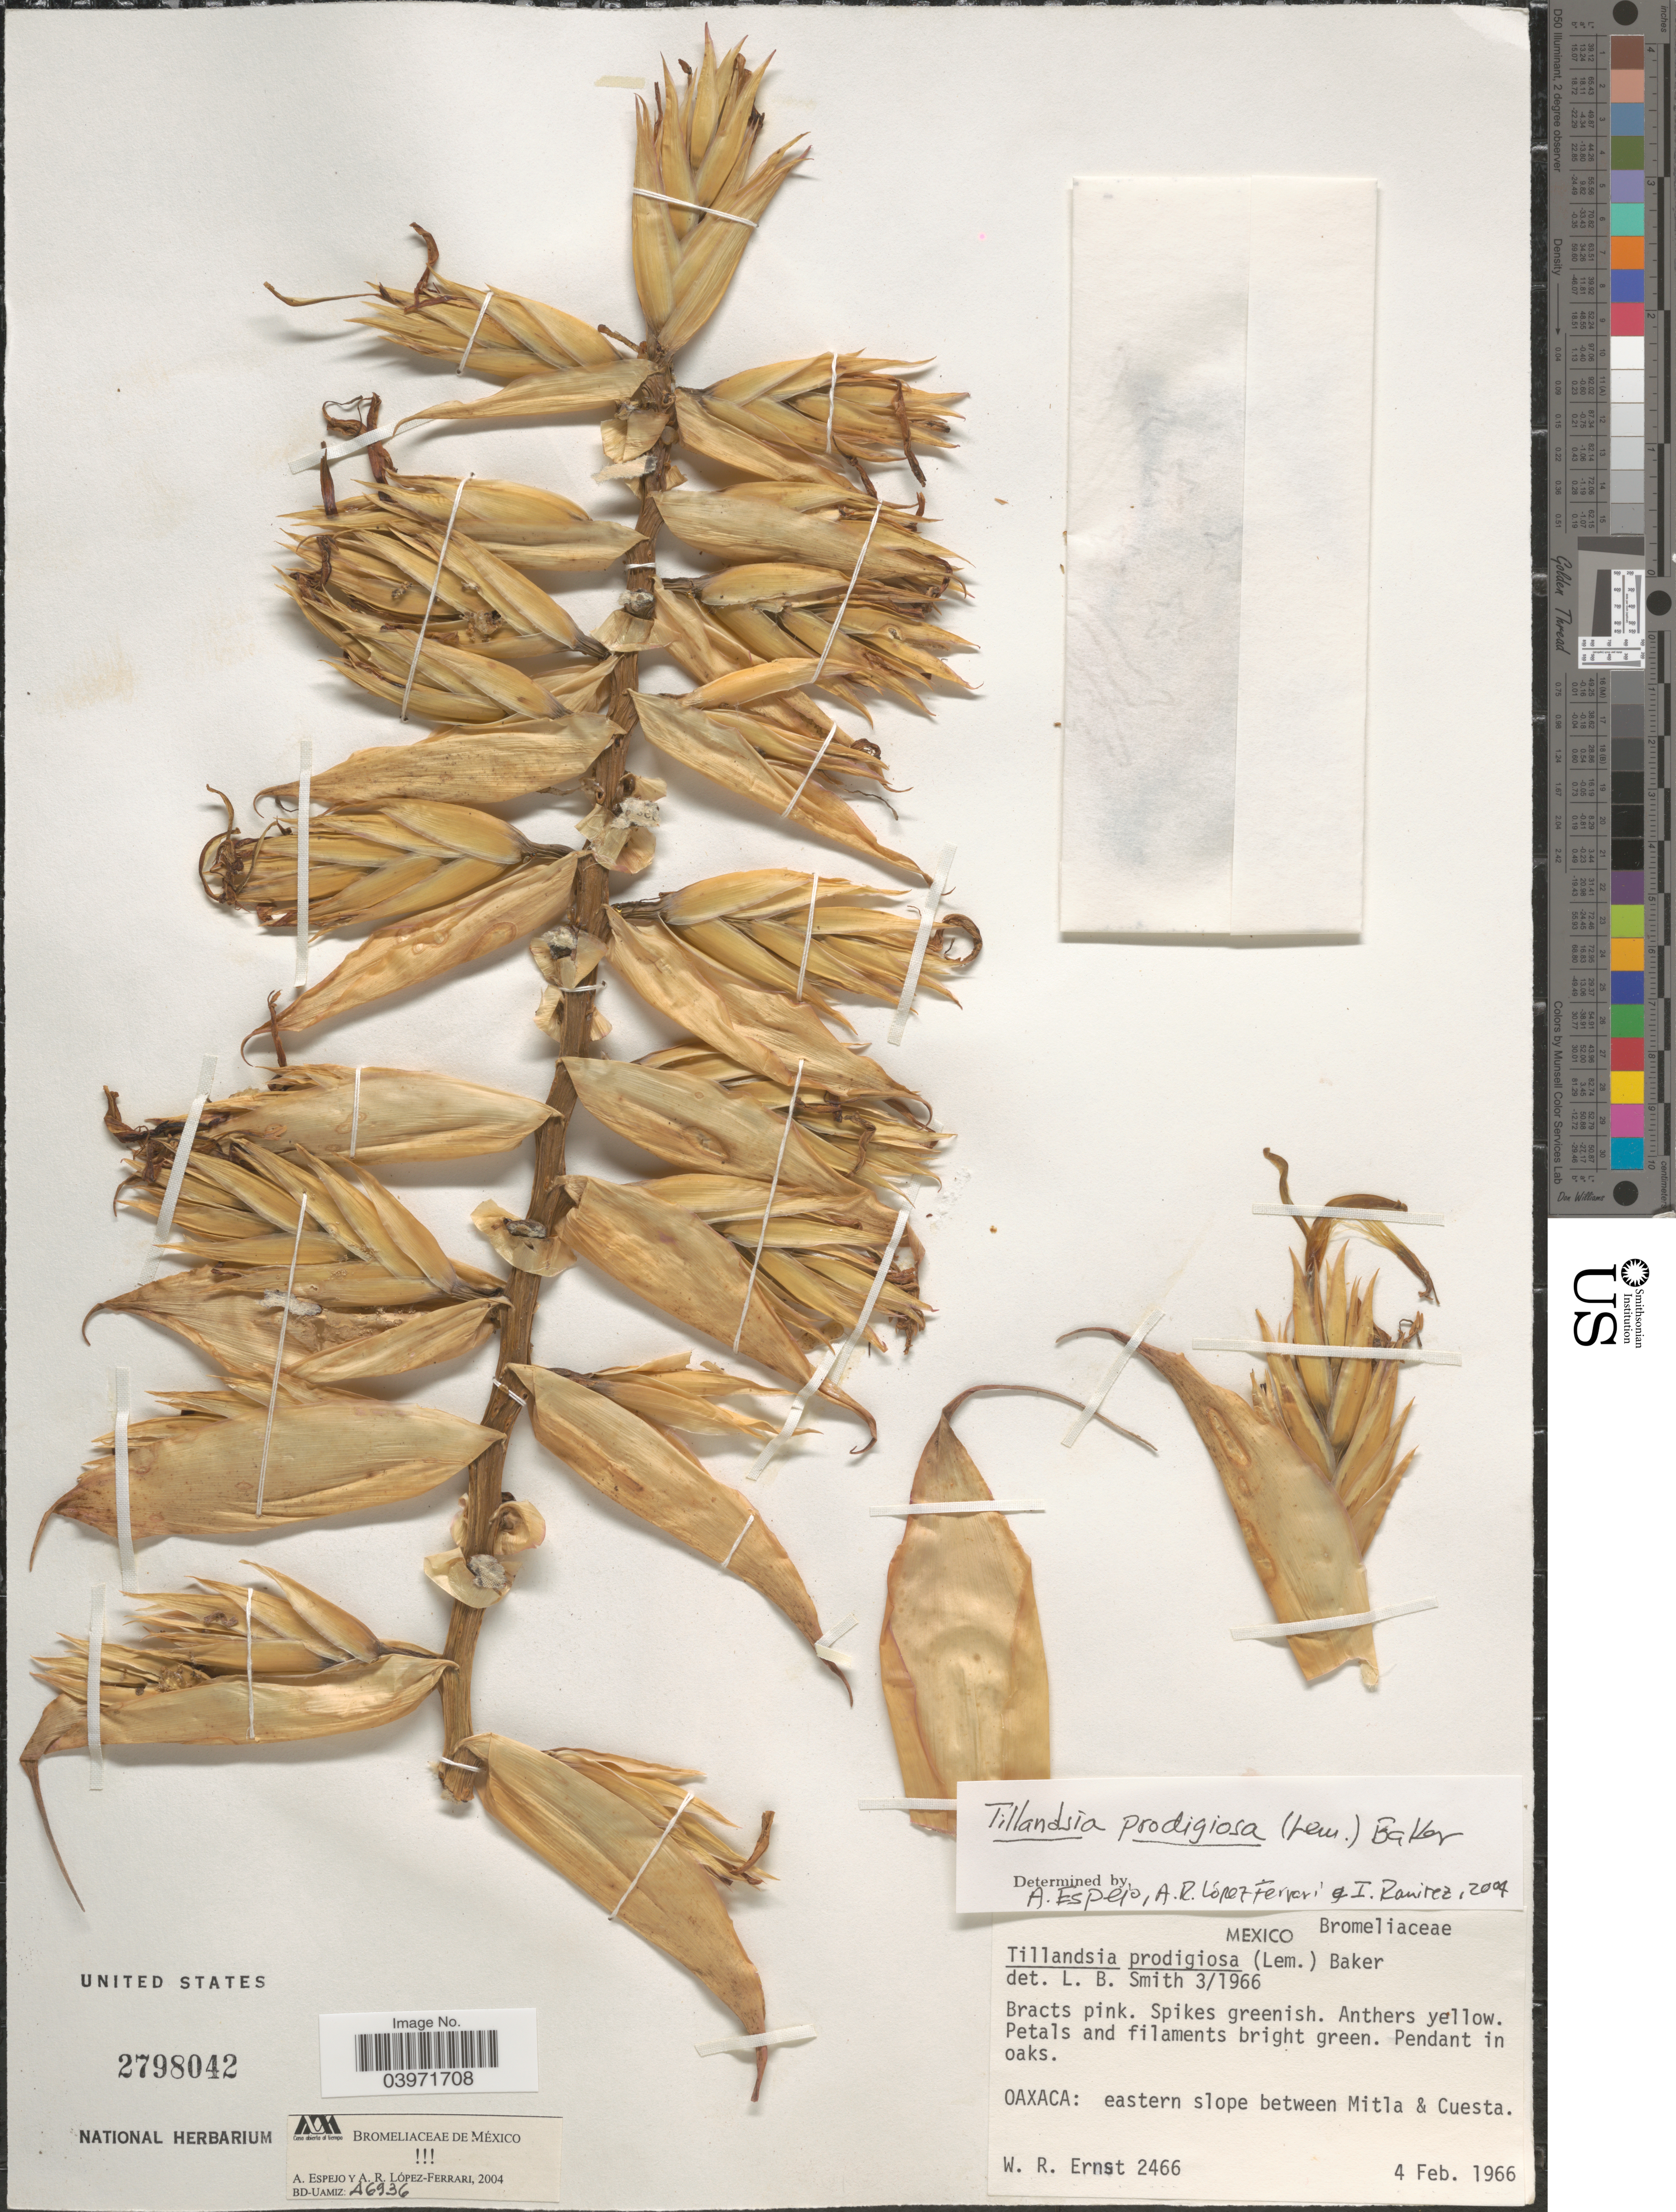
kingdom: Plantae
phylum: Tracheophyta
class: Liliopsida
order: Poales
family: Bromeliaceae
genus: Tillandsia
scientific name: Tillandsia prodigiosa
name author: (Lem.) Baker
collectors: W. R. Ernst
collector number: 2466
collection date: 1966-02-04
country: Mexico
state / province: Oaxaca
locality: Eastern slope betweeen Mitla & Cuesta.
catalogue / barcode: US 2798042